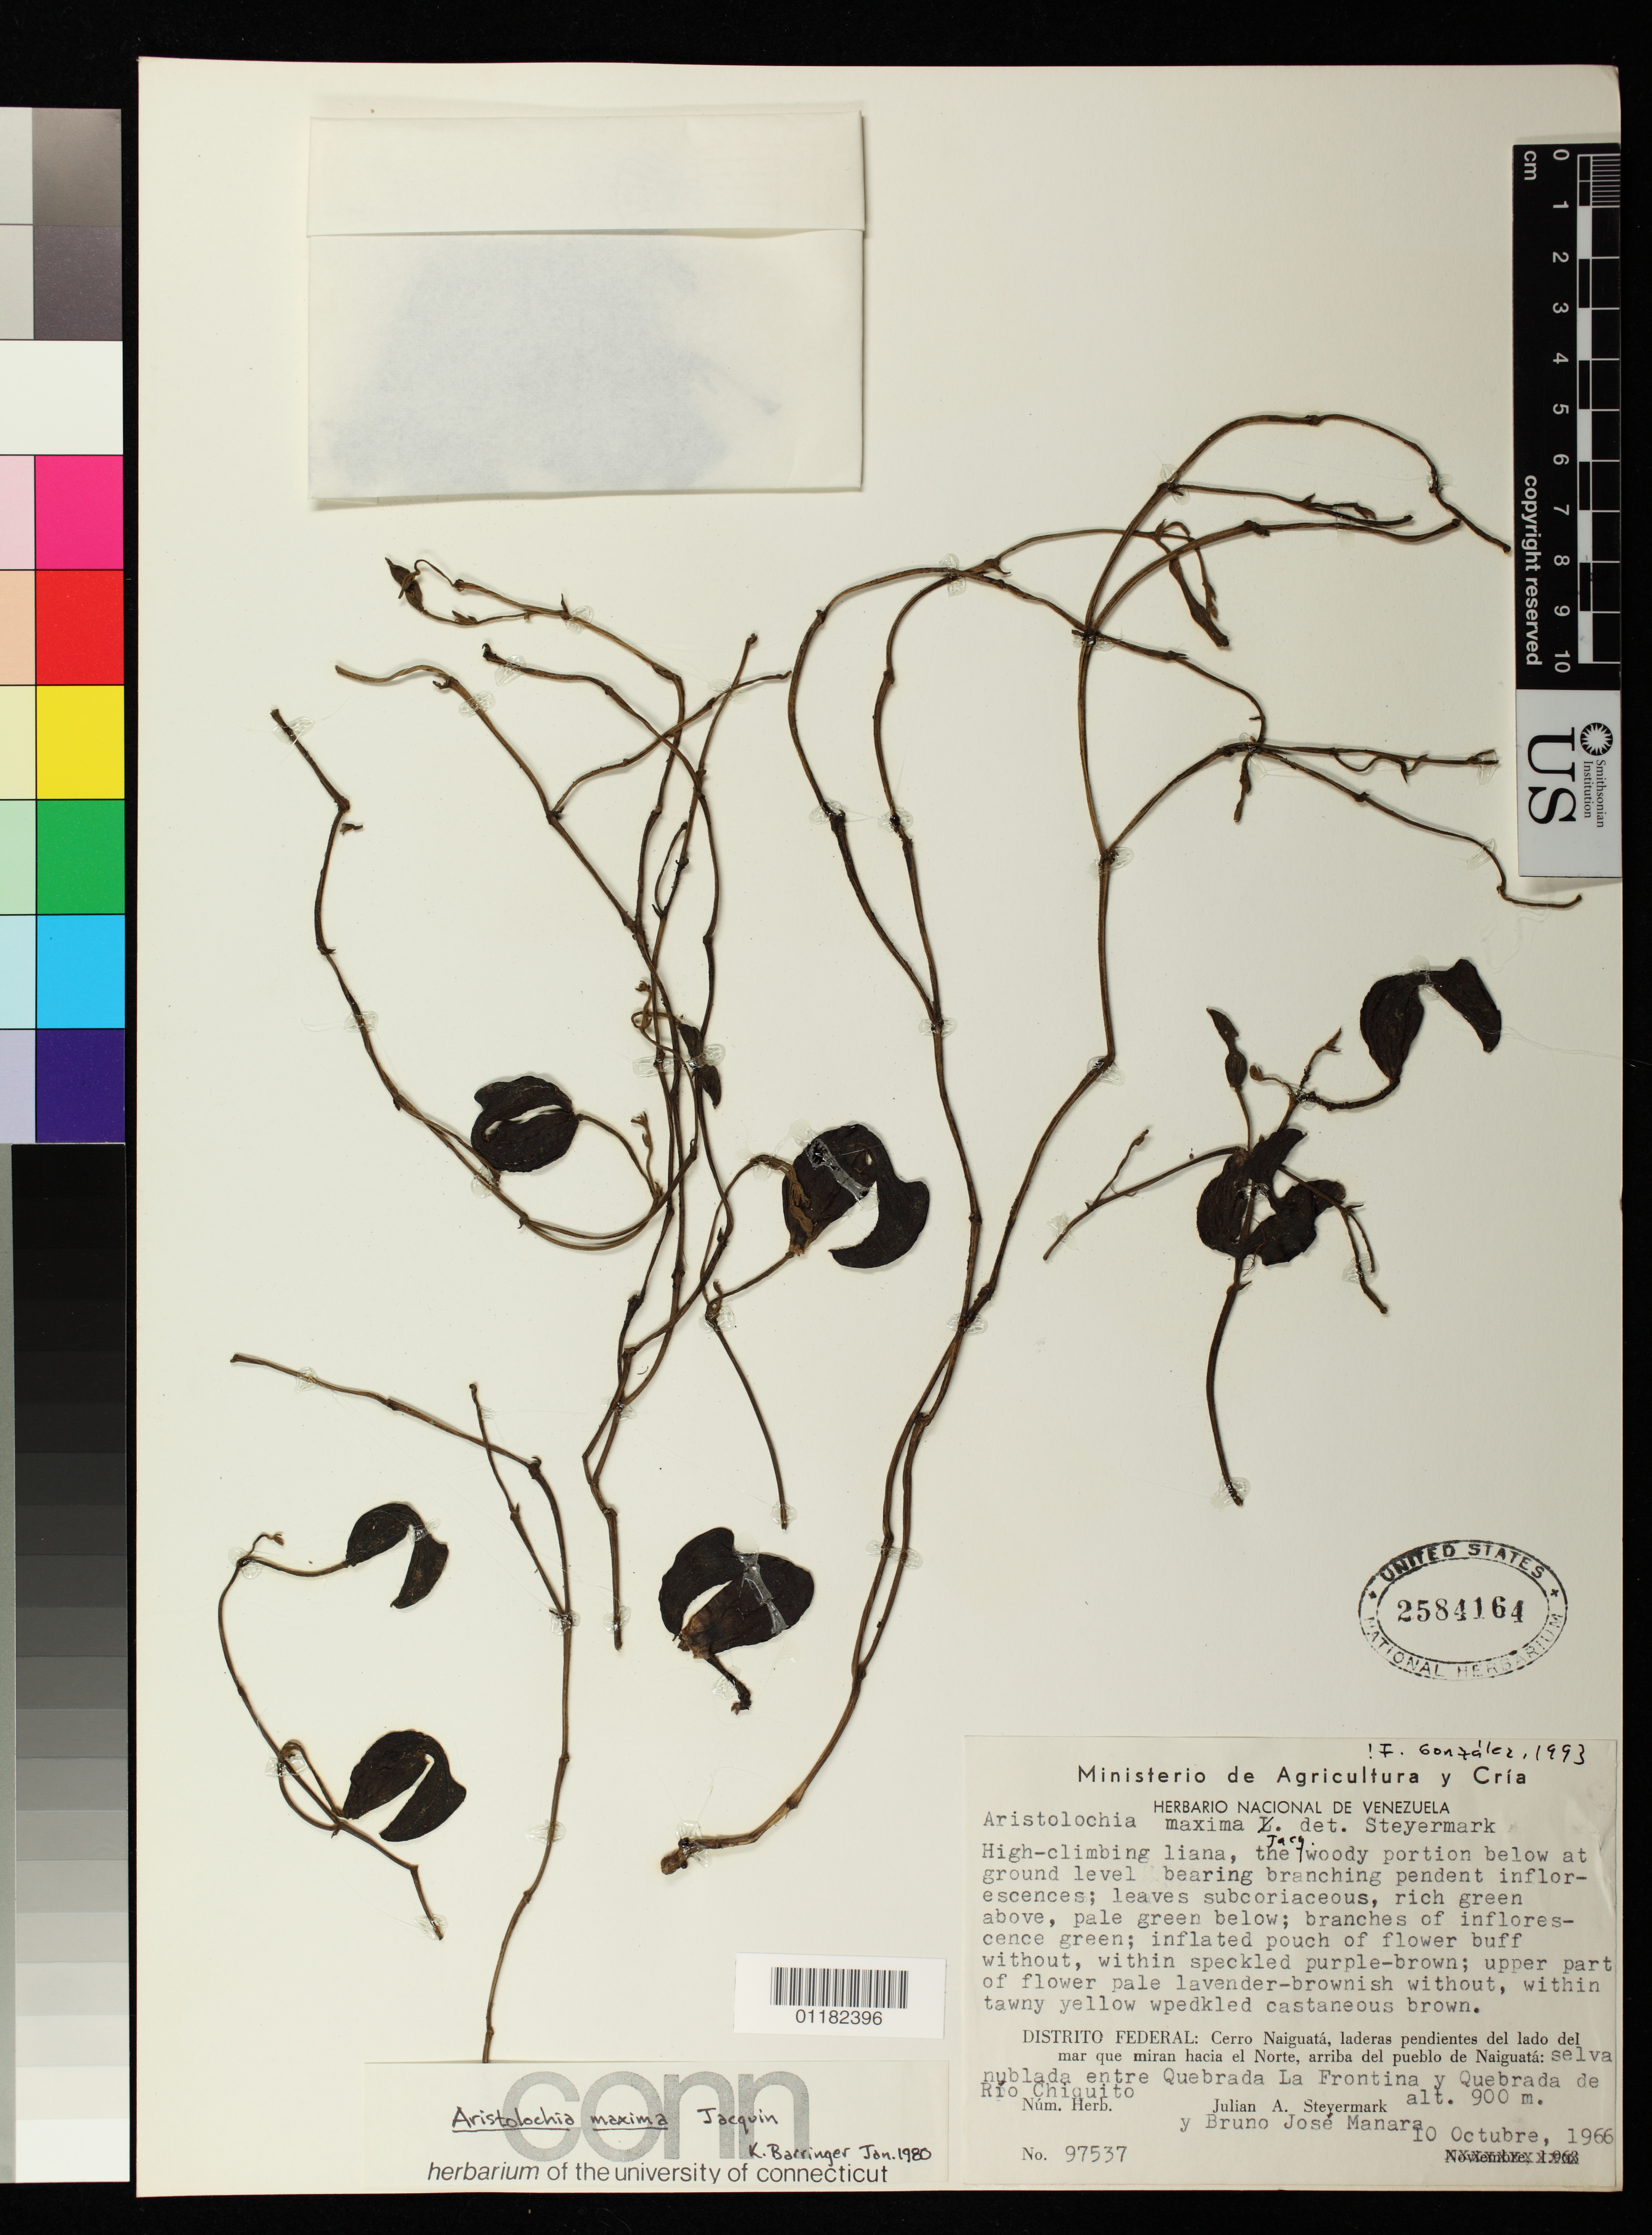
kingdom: Plantae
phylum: Tracheophyta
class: Magnoliopsida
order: Piperales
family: Aristolochiaceae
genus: Aristolochia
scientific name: Aristolochia maxima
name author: Jacq.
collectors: J. Steyermark & B. Manara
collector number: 97537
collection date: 1966-10-10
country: Venezuela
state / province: Distrito Federal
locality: Cerro Naiguatá, laderas pendientes del lado del mar que miran hacia el Norte, arribe del pueblo de Naiguatá: selva nublata entre Quebrada La Frontina y Quebrada de Río Chiquito.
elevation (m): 900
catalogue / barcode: US 2584164